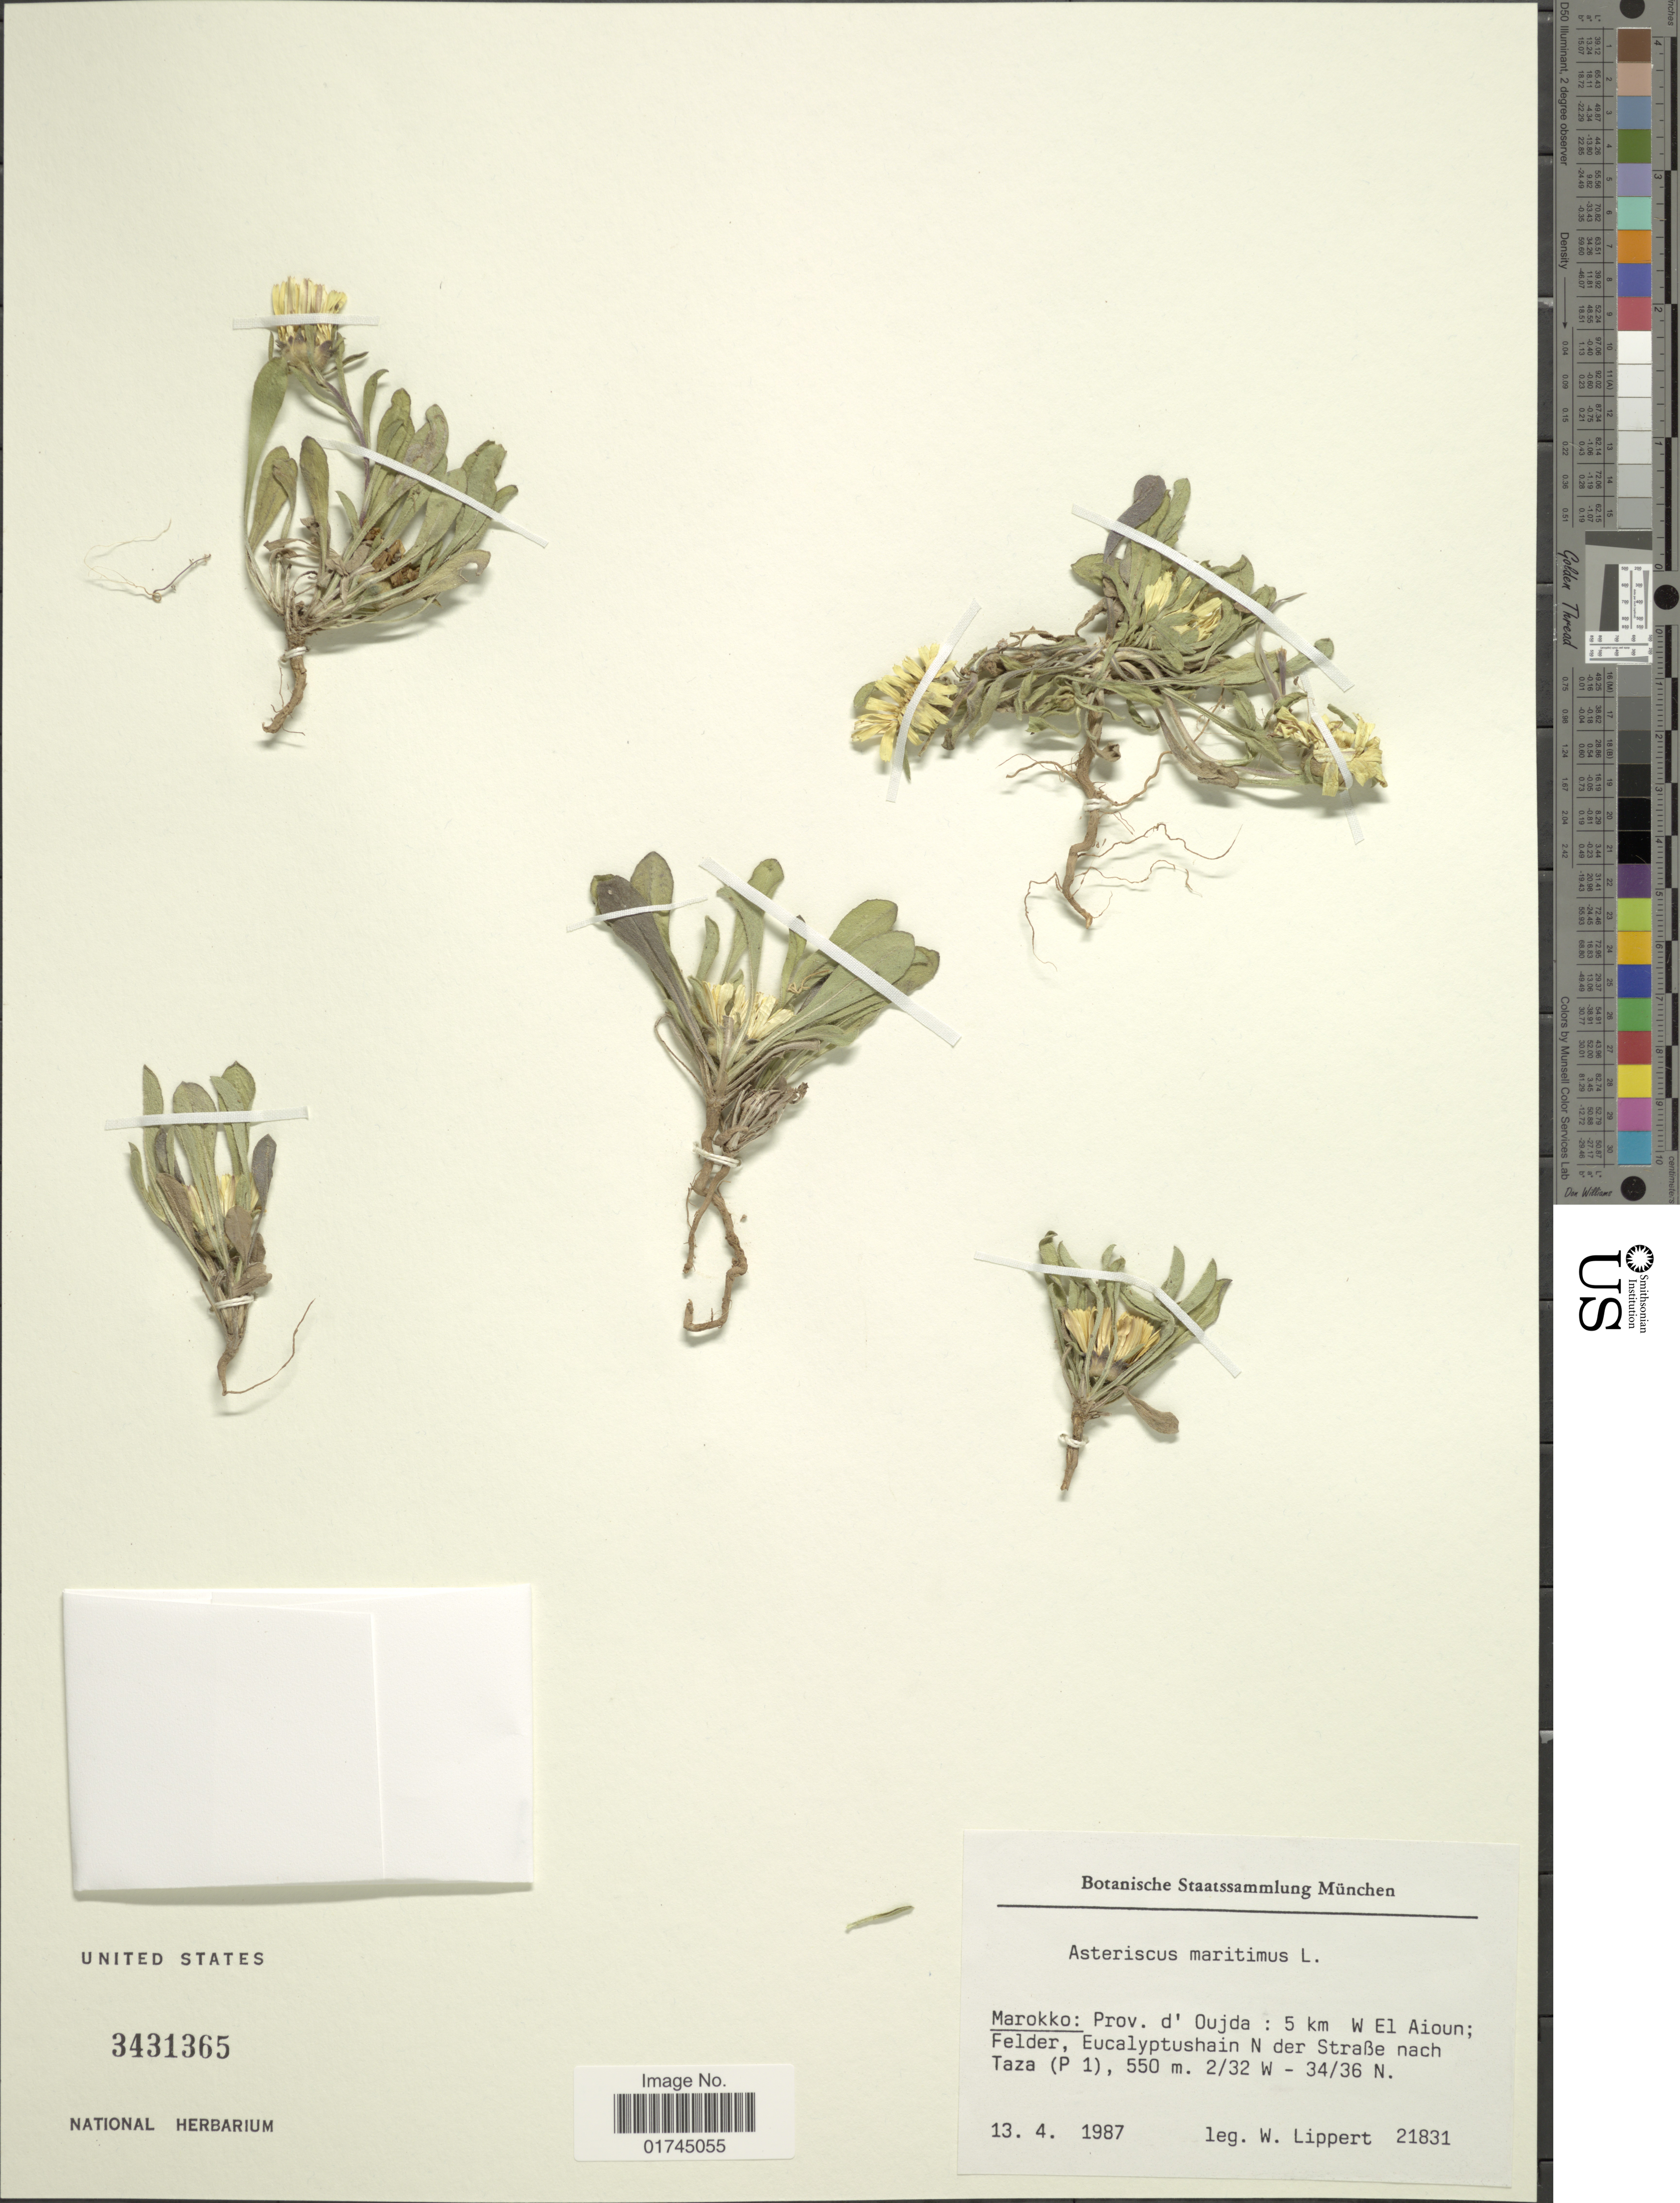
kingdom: Plantae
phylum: Tracheophyta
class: Magnoliopsida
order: Asterales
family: Asteraceae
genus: Asteriscus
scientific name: Asteriscus maritimus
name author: (L.) Less.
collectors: W. Lippert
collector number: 21831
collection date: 1987-04-13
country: Morocco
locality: Prov. d'Ouja: 5 km W El Aioun; Felder, Eucalyptushain N der Straße nach Taza (P 1)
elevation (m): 550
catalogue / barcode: US 3431365